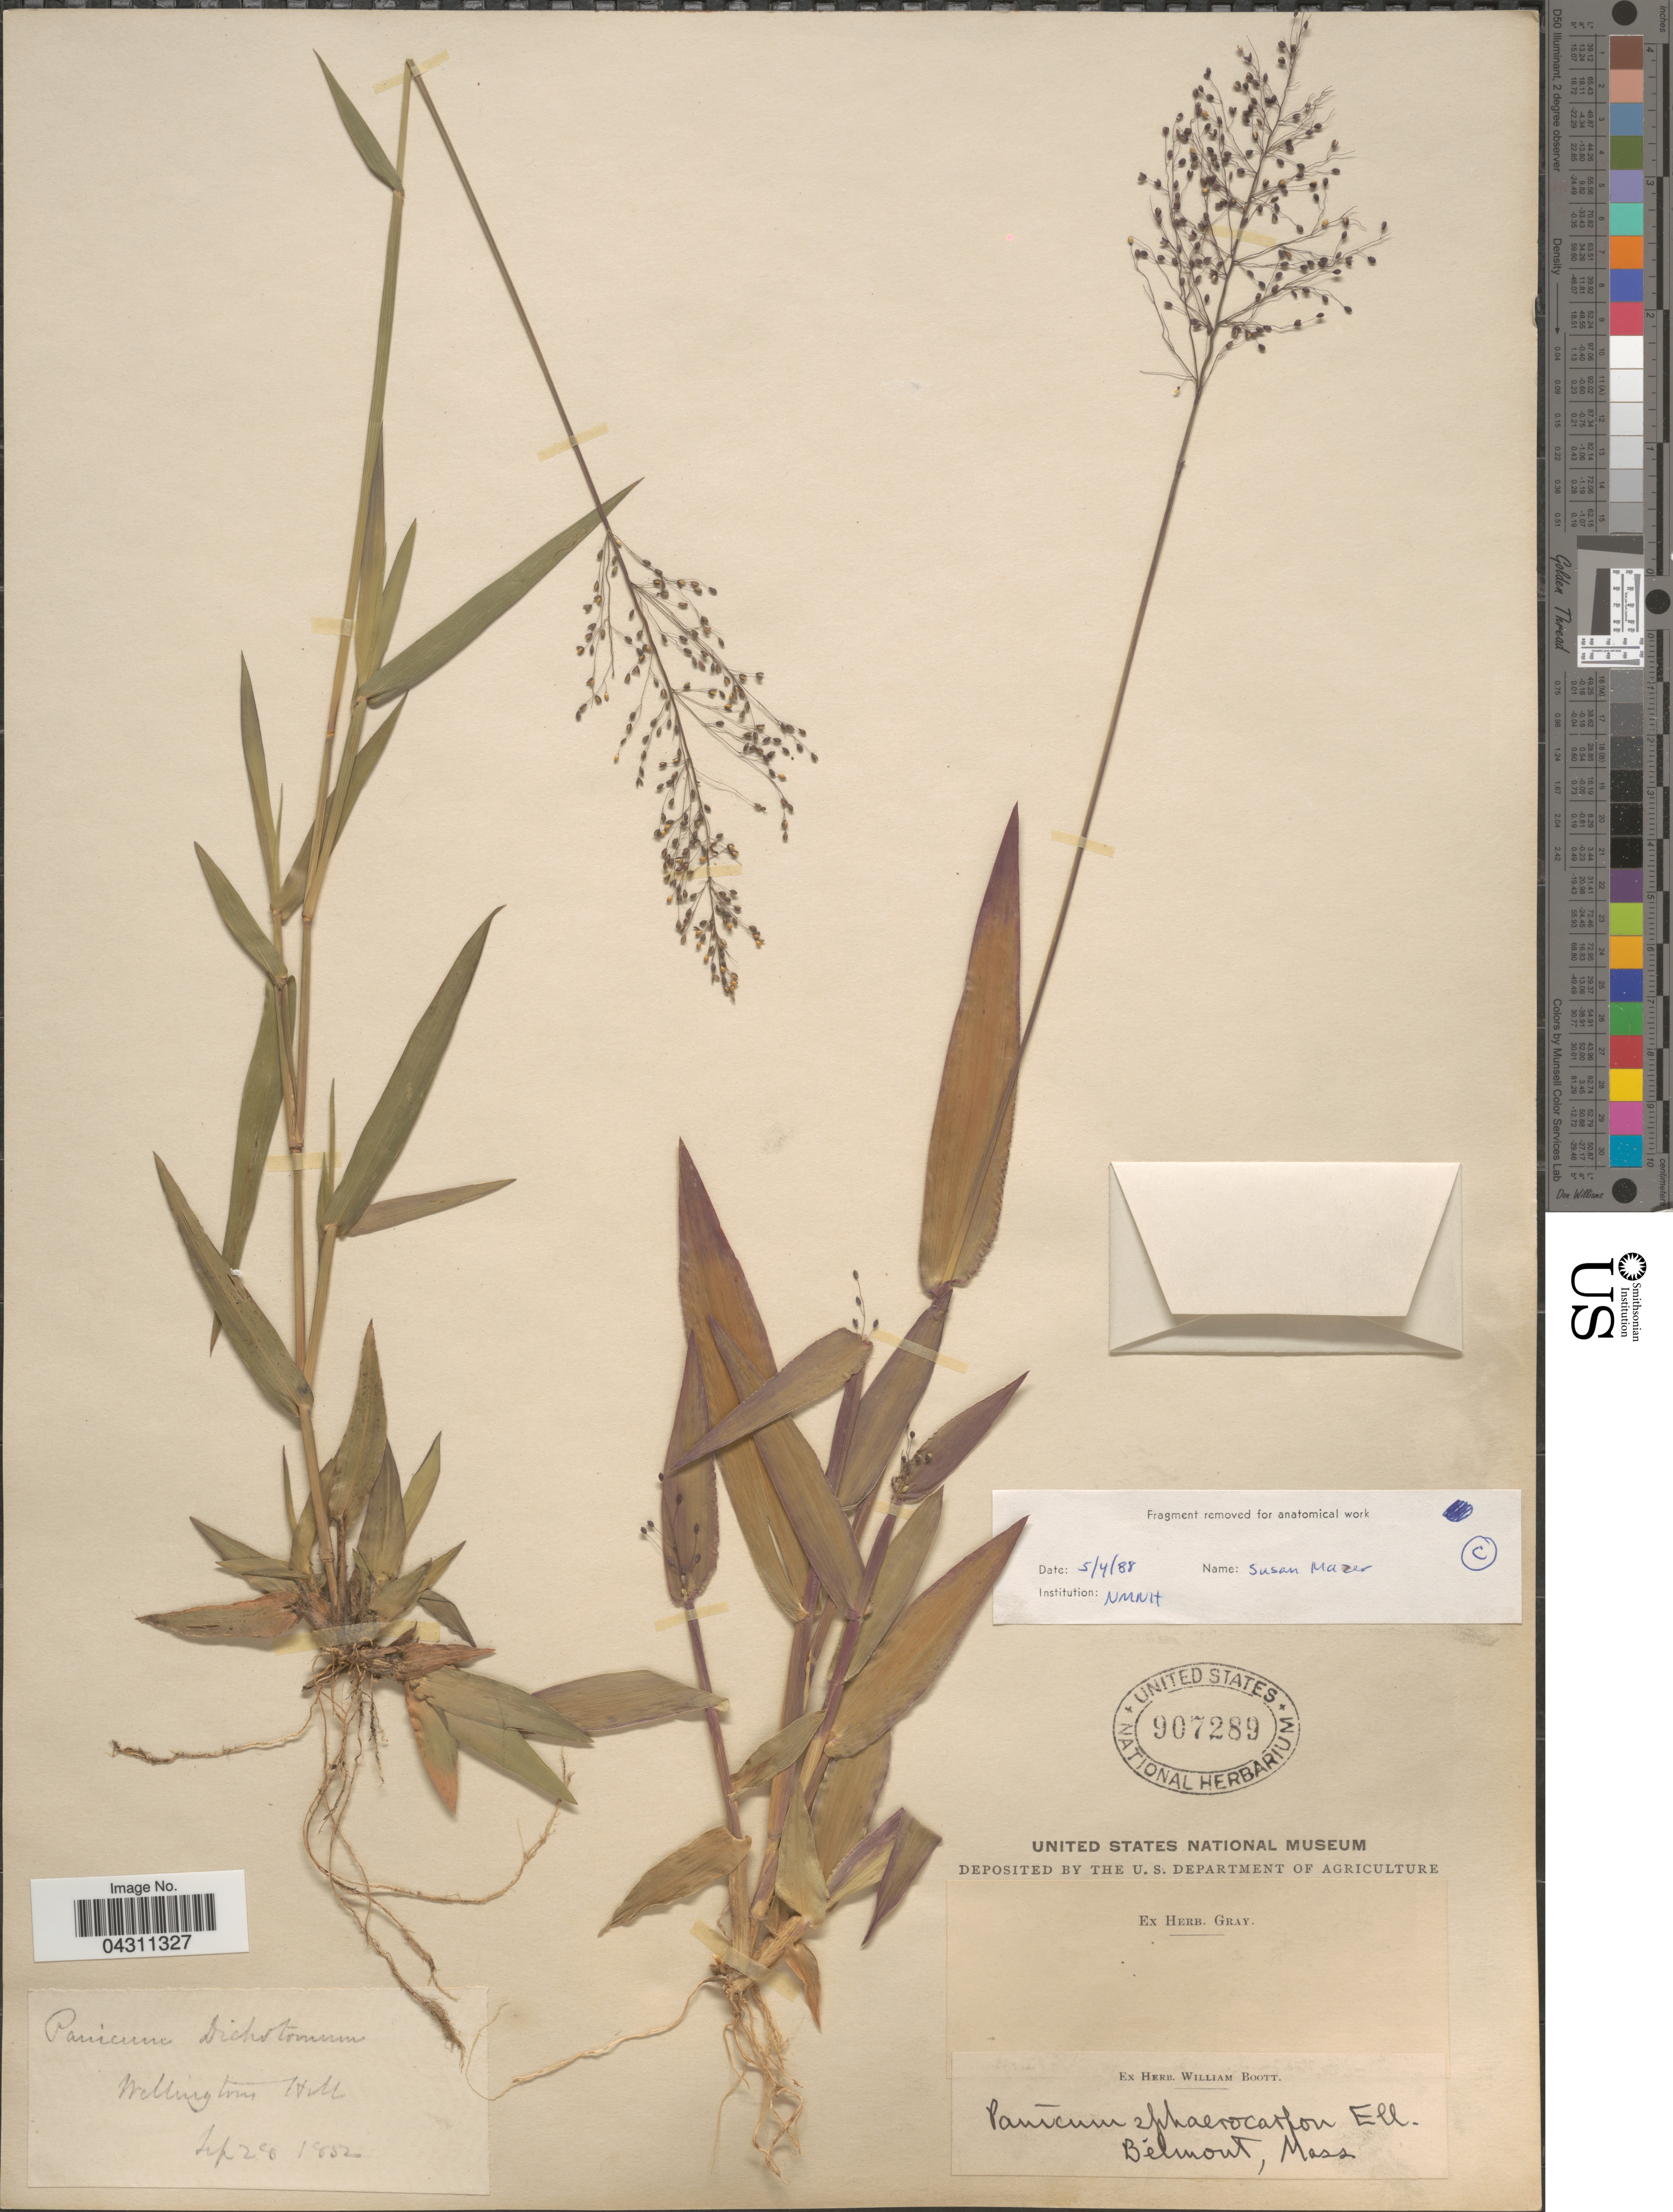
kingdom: Plantae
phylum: Tracheophyta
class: Liliopsida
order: Poales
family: Poaceae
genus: Dichanthelium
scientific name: Dichanthelium sphaerocarpon var. sphaerocarpon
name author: (Elliott) Gould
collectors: ex herb. William Boott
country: United States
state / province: Massachusetts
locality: Bélmont.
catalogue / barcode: US 907289